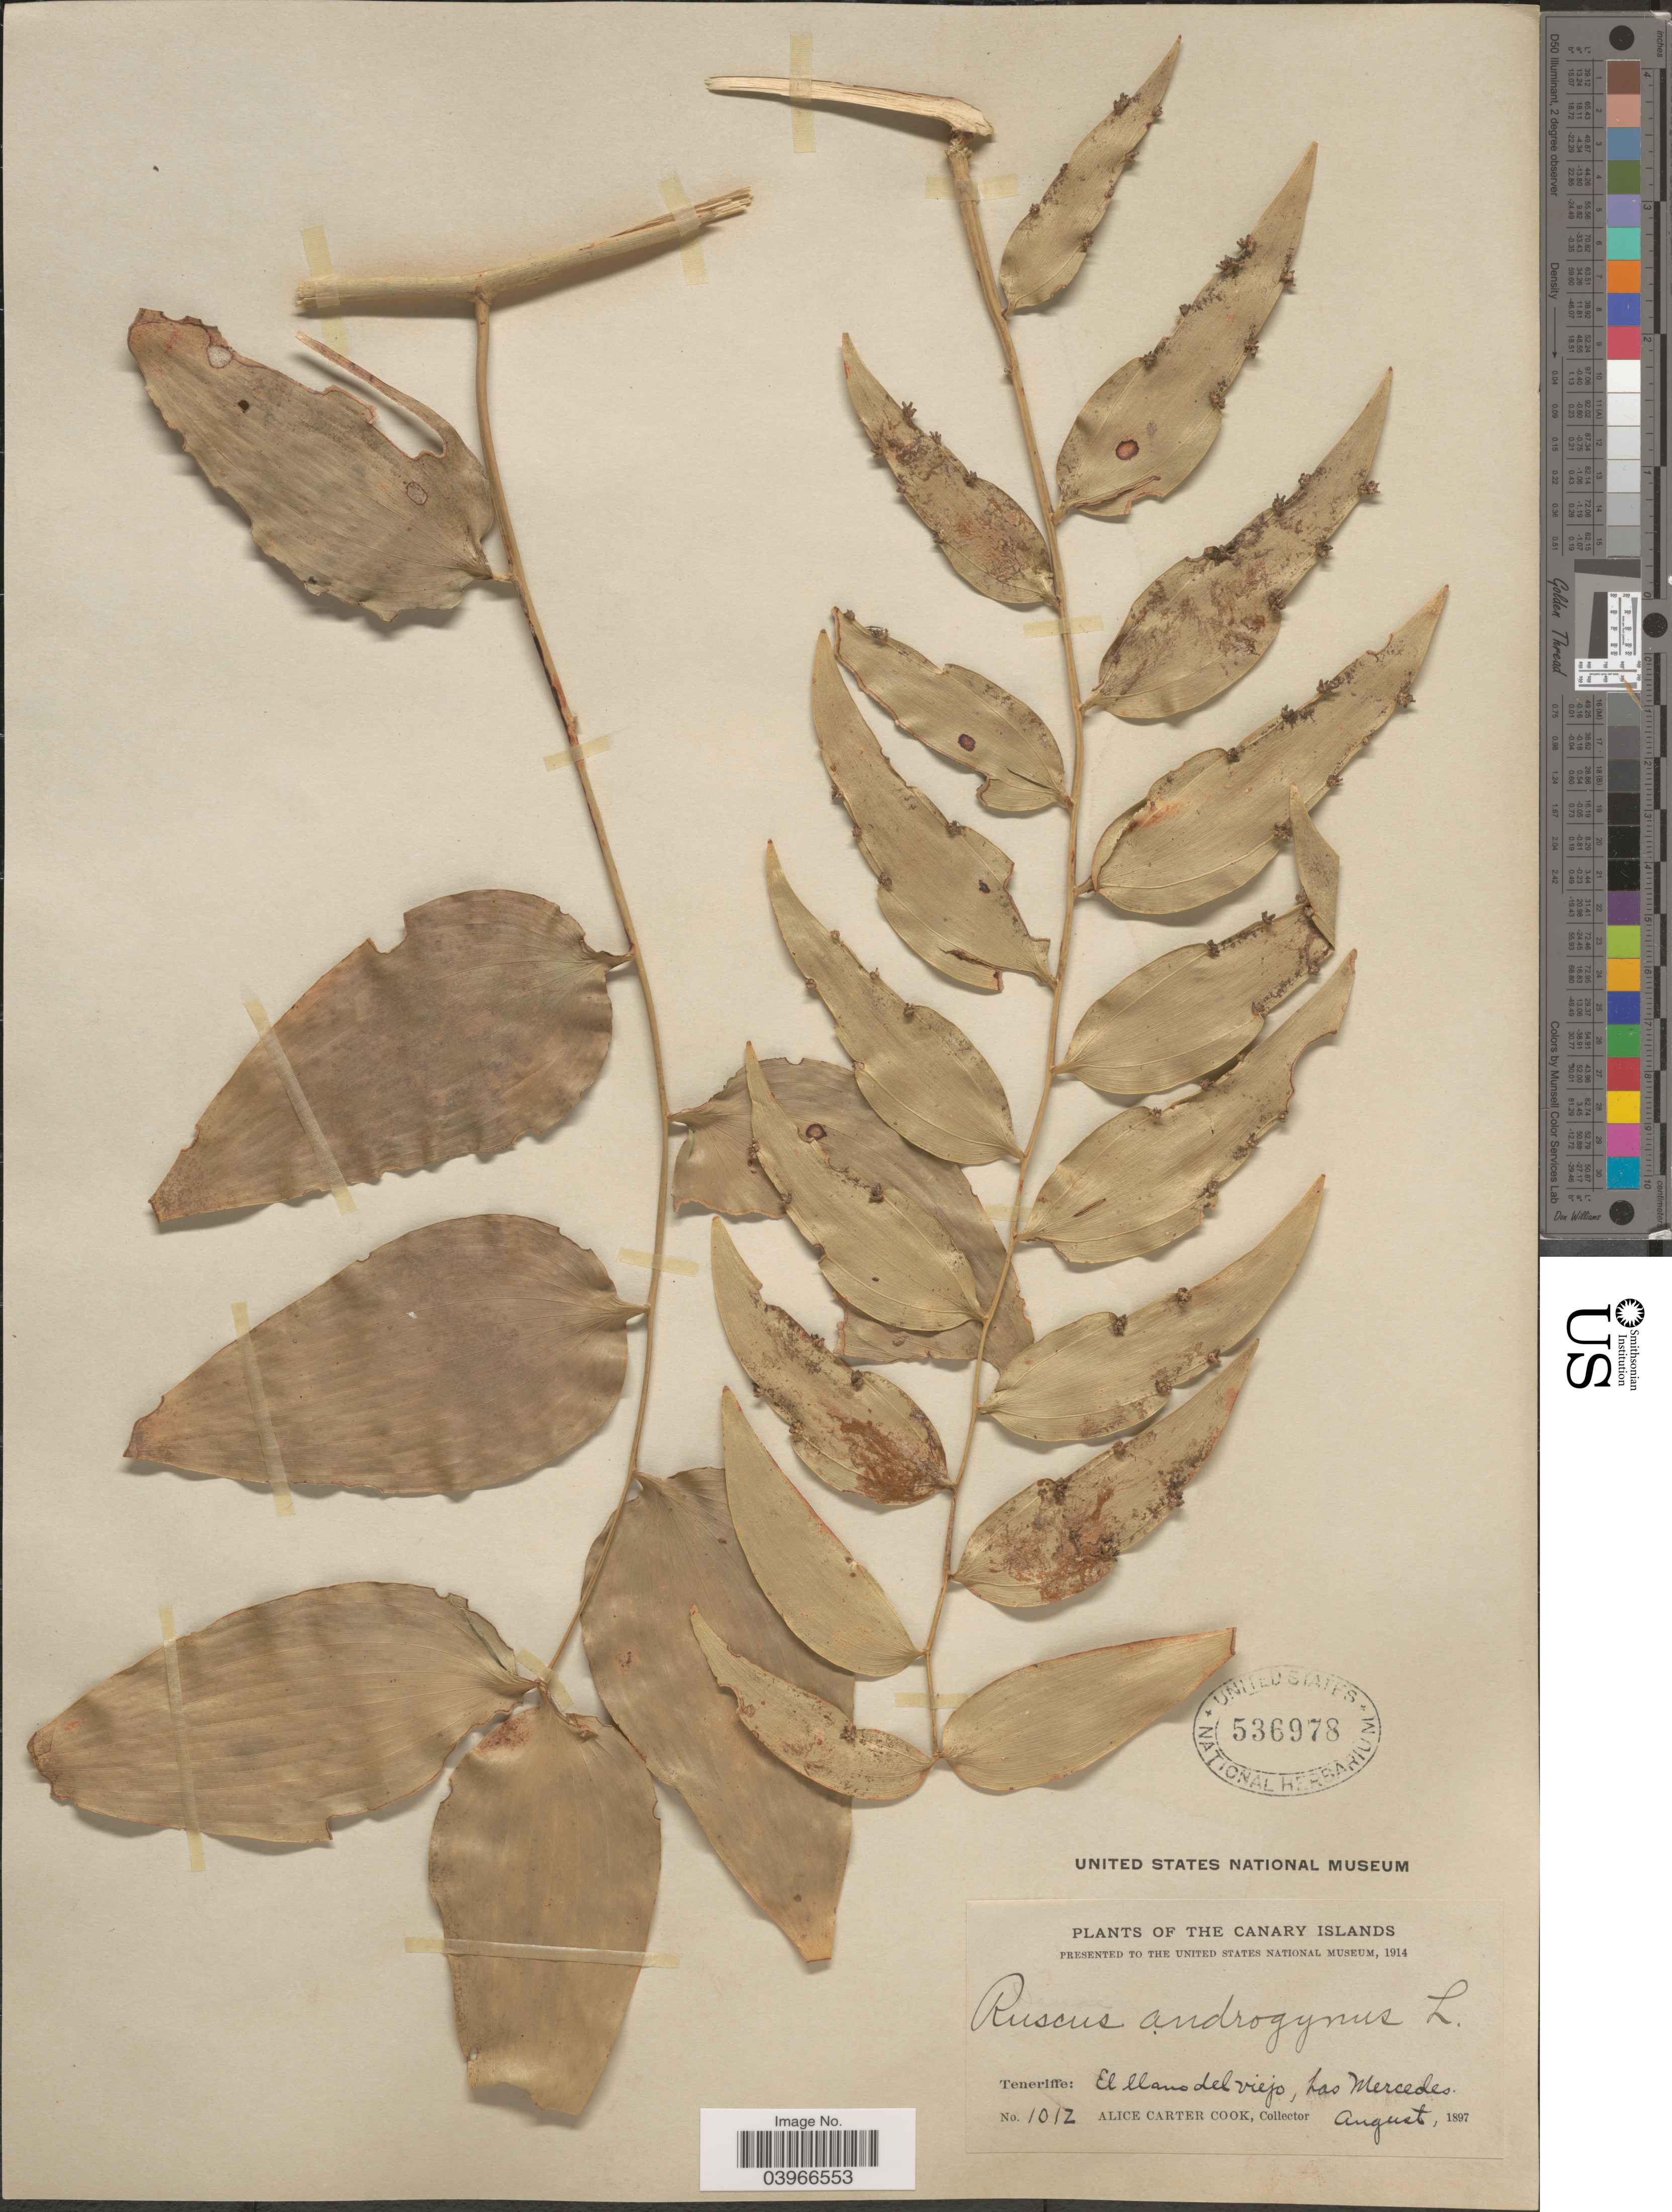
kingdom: Plantae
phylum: Tracheophyta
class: Liliopsida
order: Asparagales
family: Asparagaceae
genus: Ruscus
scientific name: Ruscus androgynus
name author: L.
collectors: Alice C. Cook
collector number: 1012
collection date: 1897-08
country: Spain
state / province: Canarias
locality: The Canary Islands. Teneriffe: El llano del viejo, Las Mercedes.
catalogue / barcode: US 536978